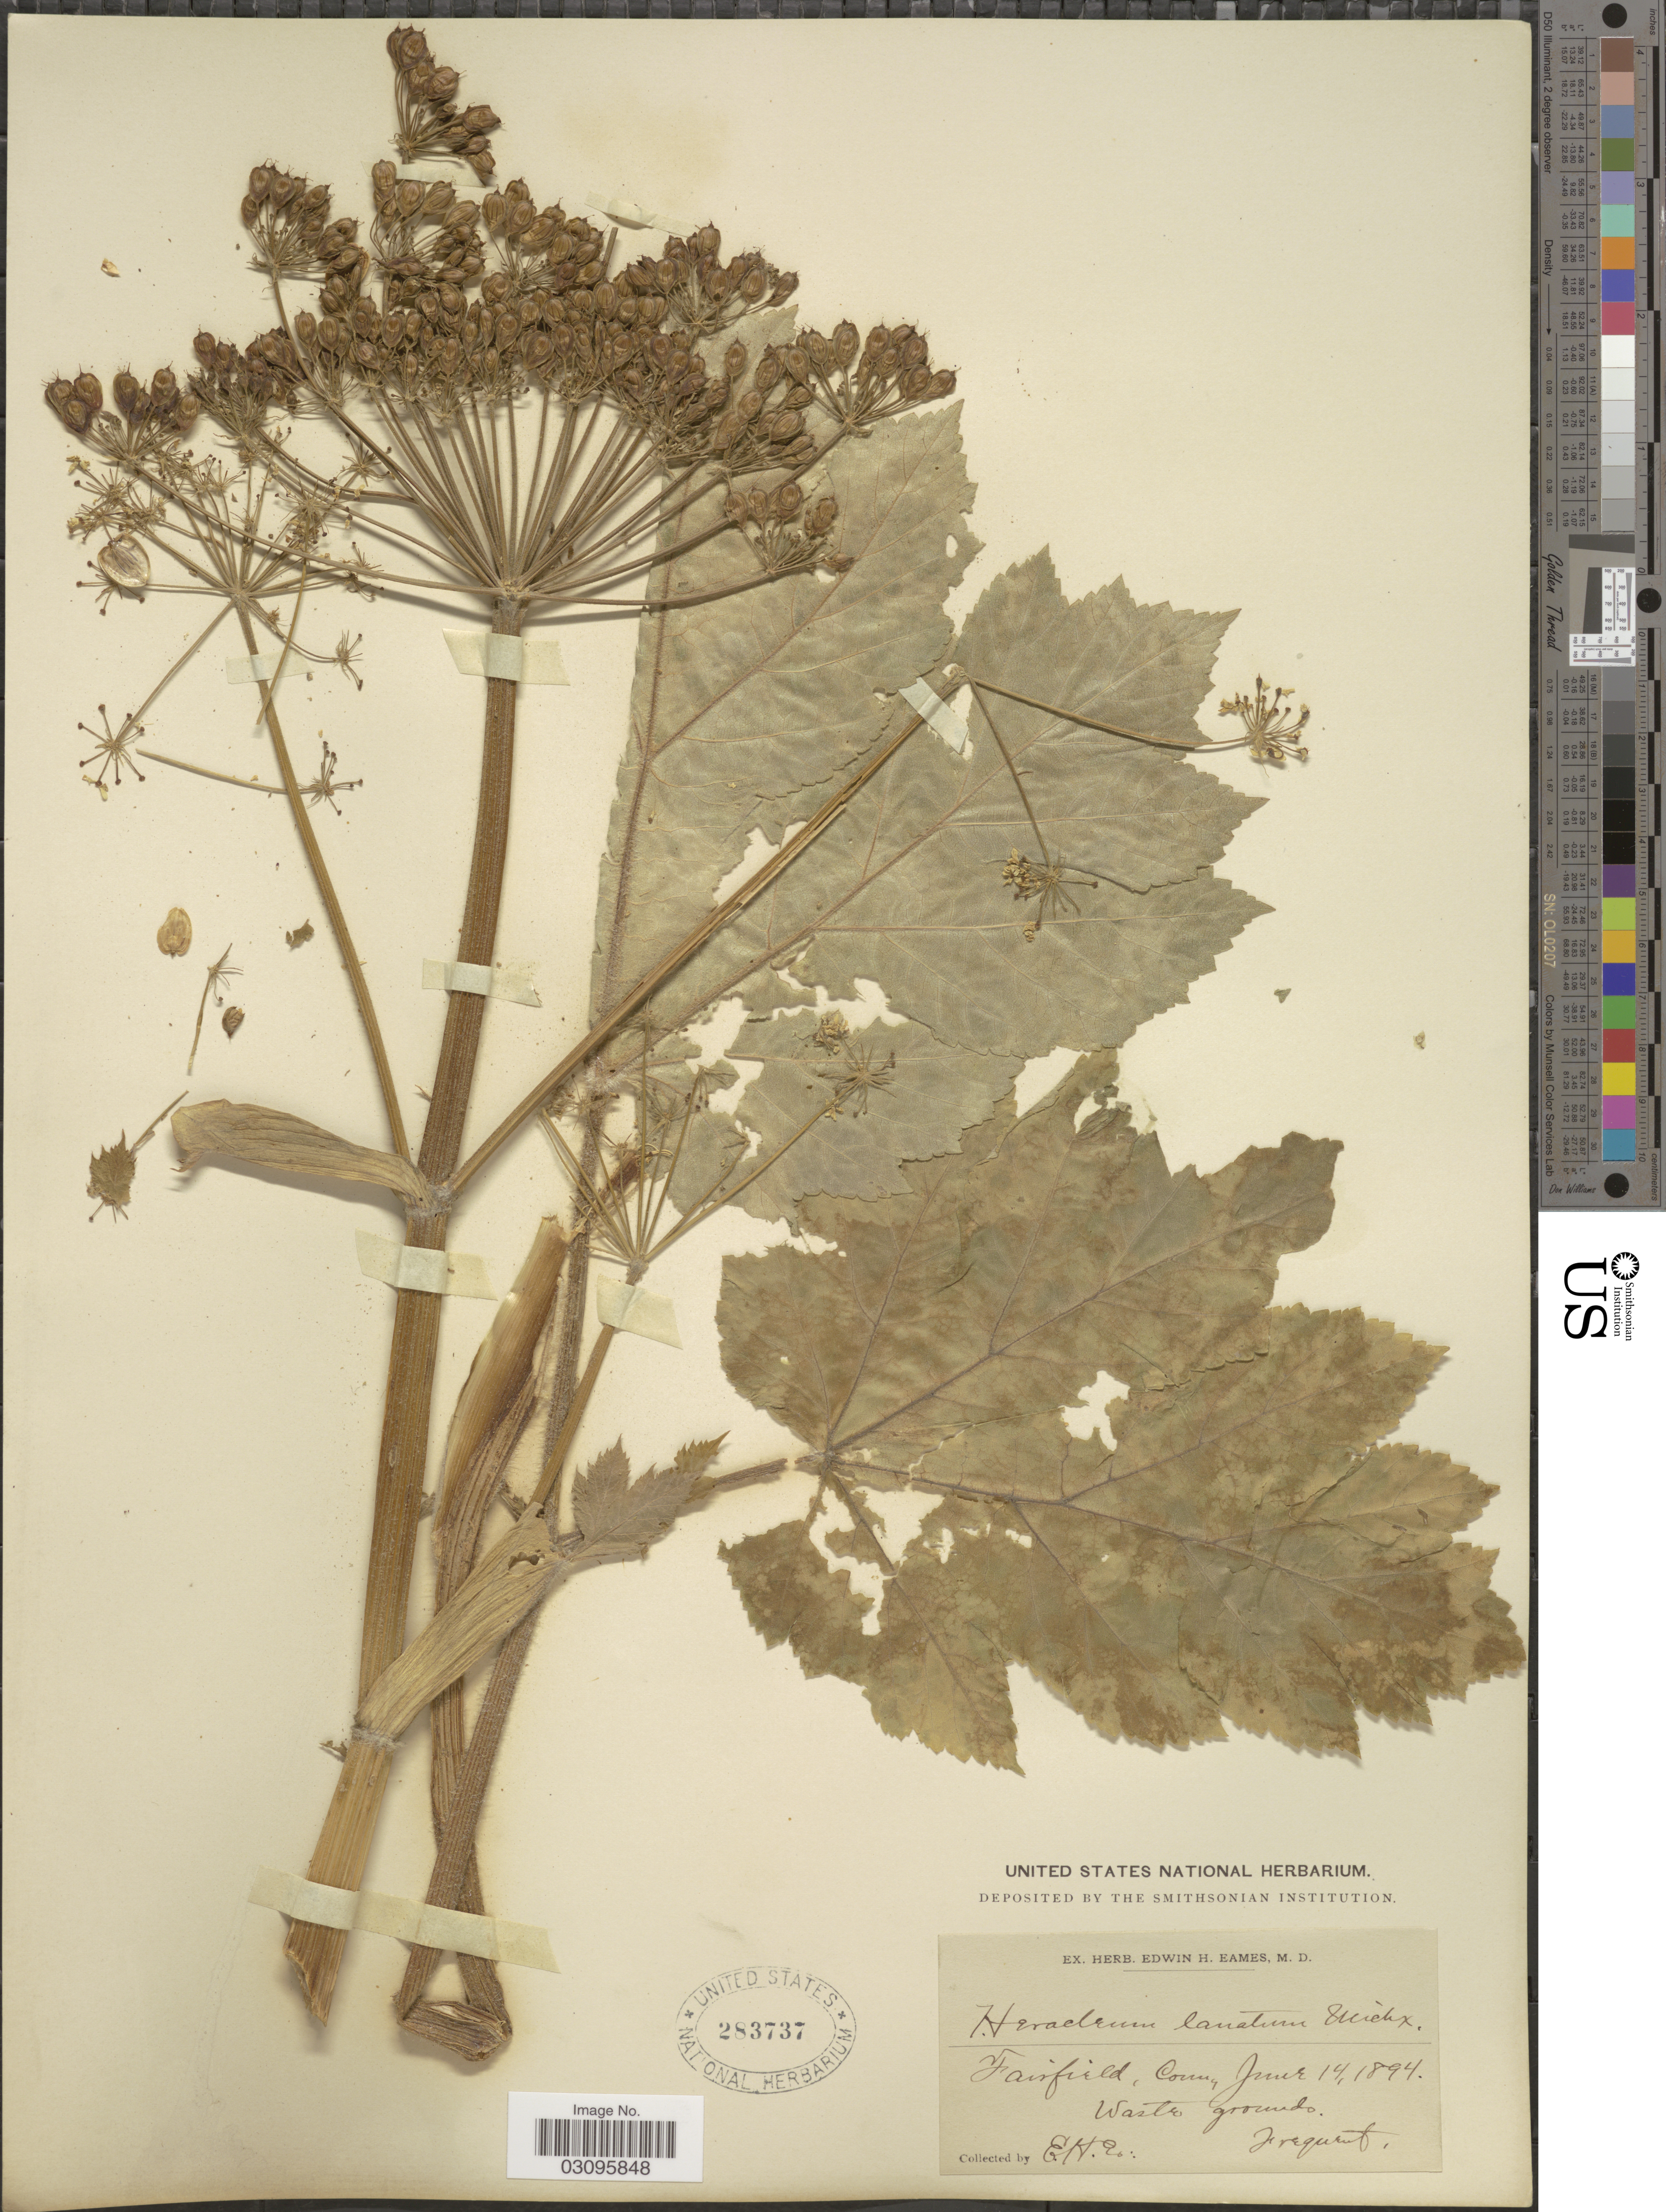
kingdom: Plantae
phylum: Tracheophyta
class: Magnoliopsida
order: Apiales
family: Apiaceae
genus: Heracleum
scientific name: Heracleum lanatum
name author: Michx.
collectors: E. H. Eames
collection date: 1894-06-14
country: United States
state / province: Connecticut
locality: Fairfield.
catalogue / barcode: US 283737